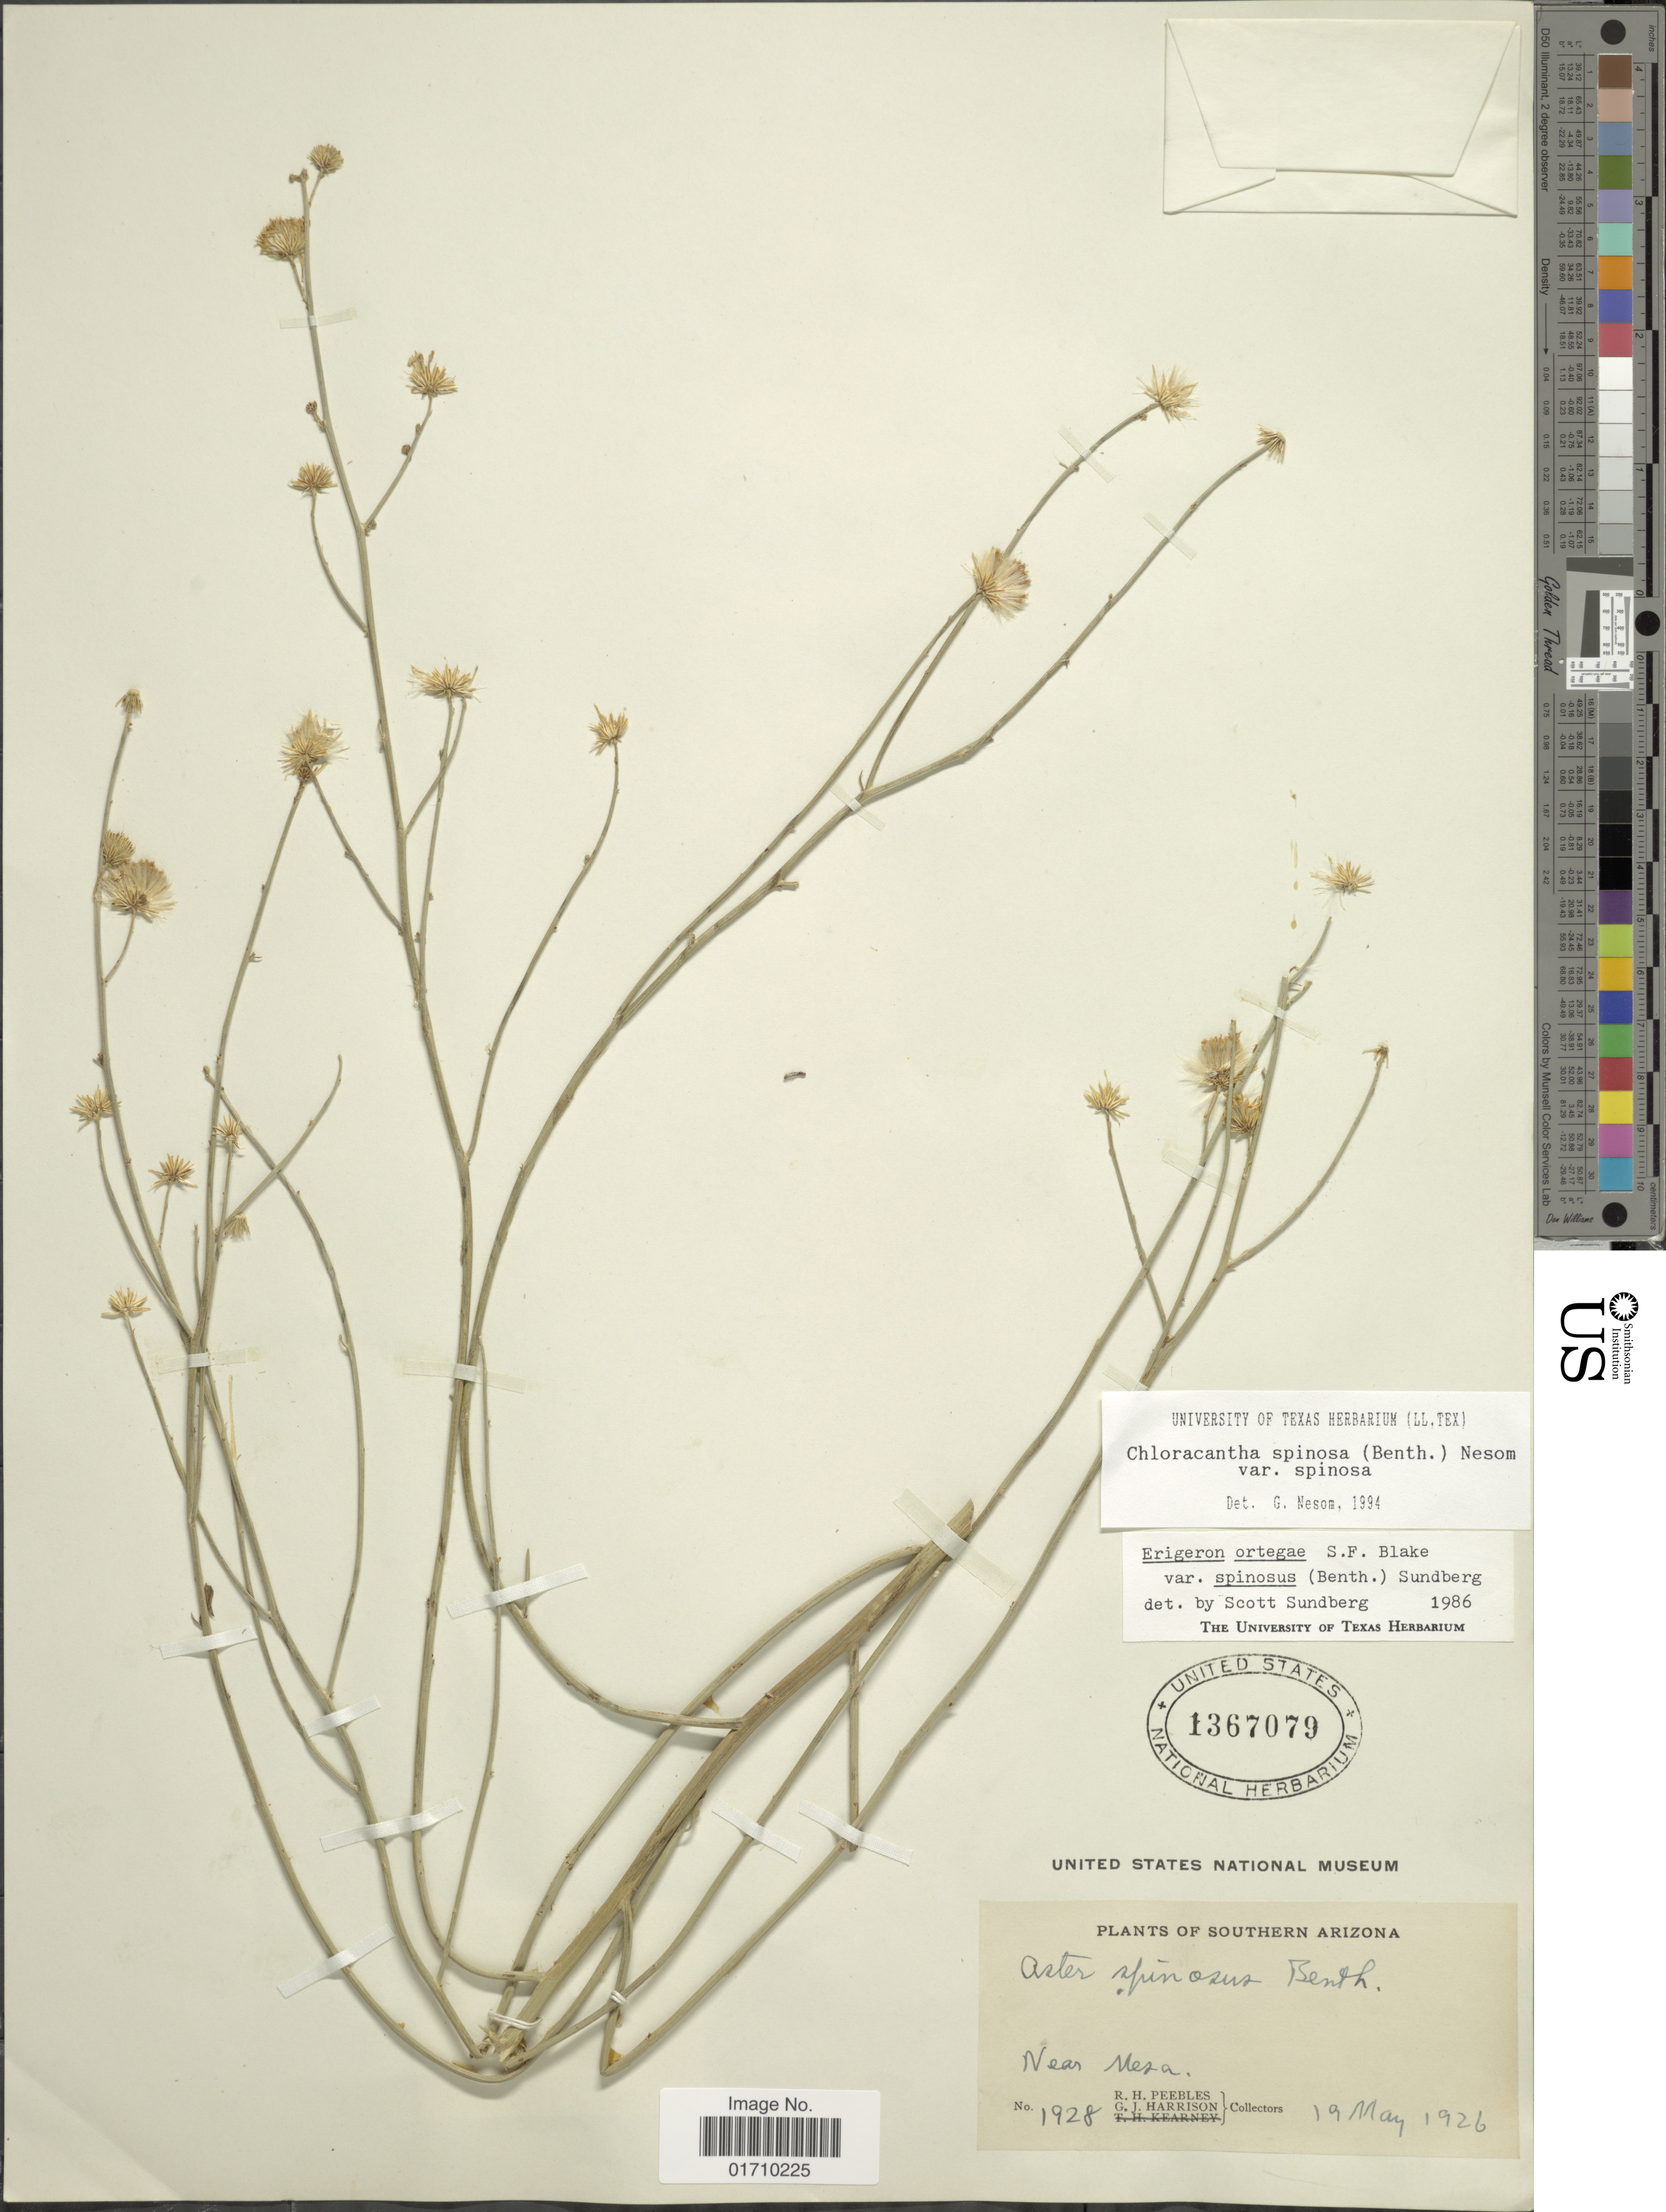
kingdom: Plantae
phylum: Tracheophyta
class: Magnoliopsida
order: Asterales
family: Asteraceae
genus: Chloracantha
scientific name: Chloracantha spinosa var. spinosa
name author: (Benth.) G.L. Nesom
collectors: R. H. Peebles & G. J. Harrison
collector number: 1928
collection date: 1926-05-19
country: United States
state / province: Arizona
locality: Southern Arizona, Near Mesa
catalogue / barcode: US 1367079